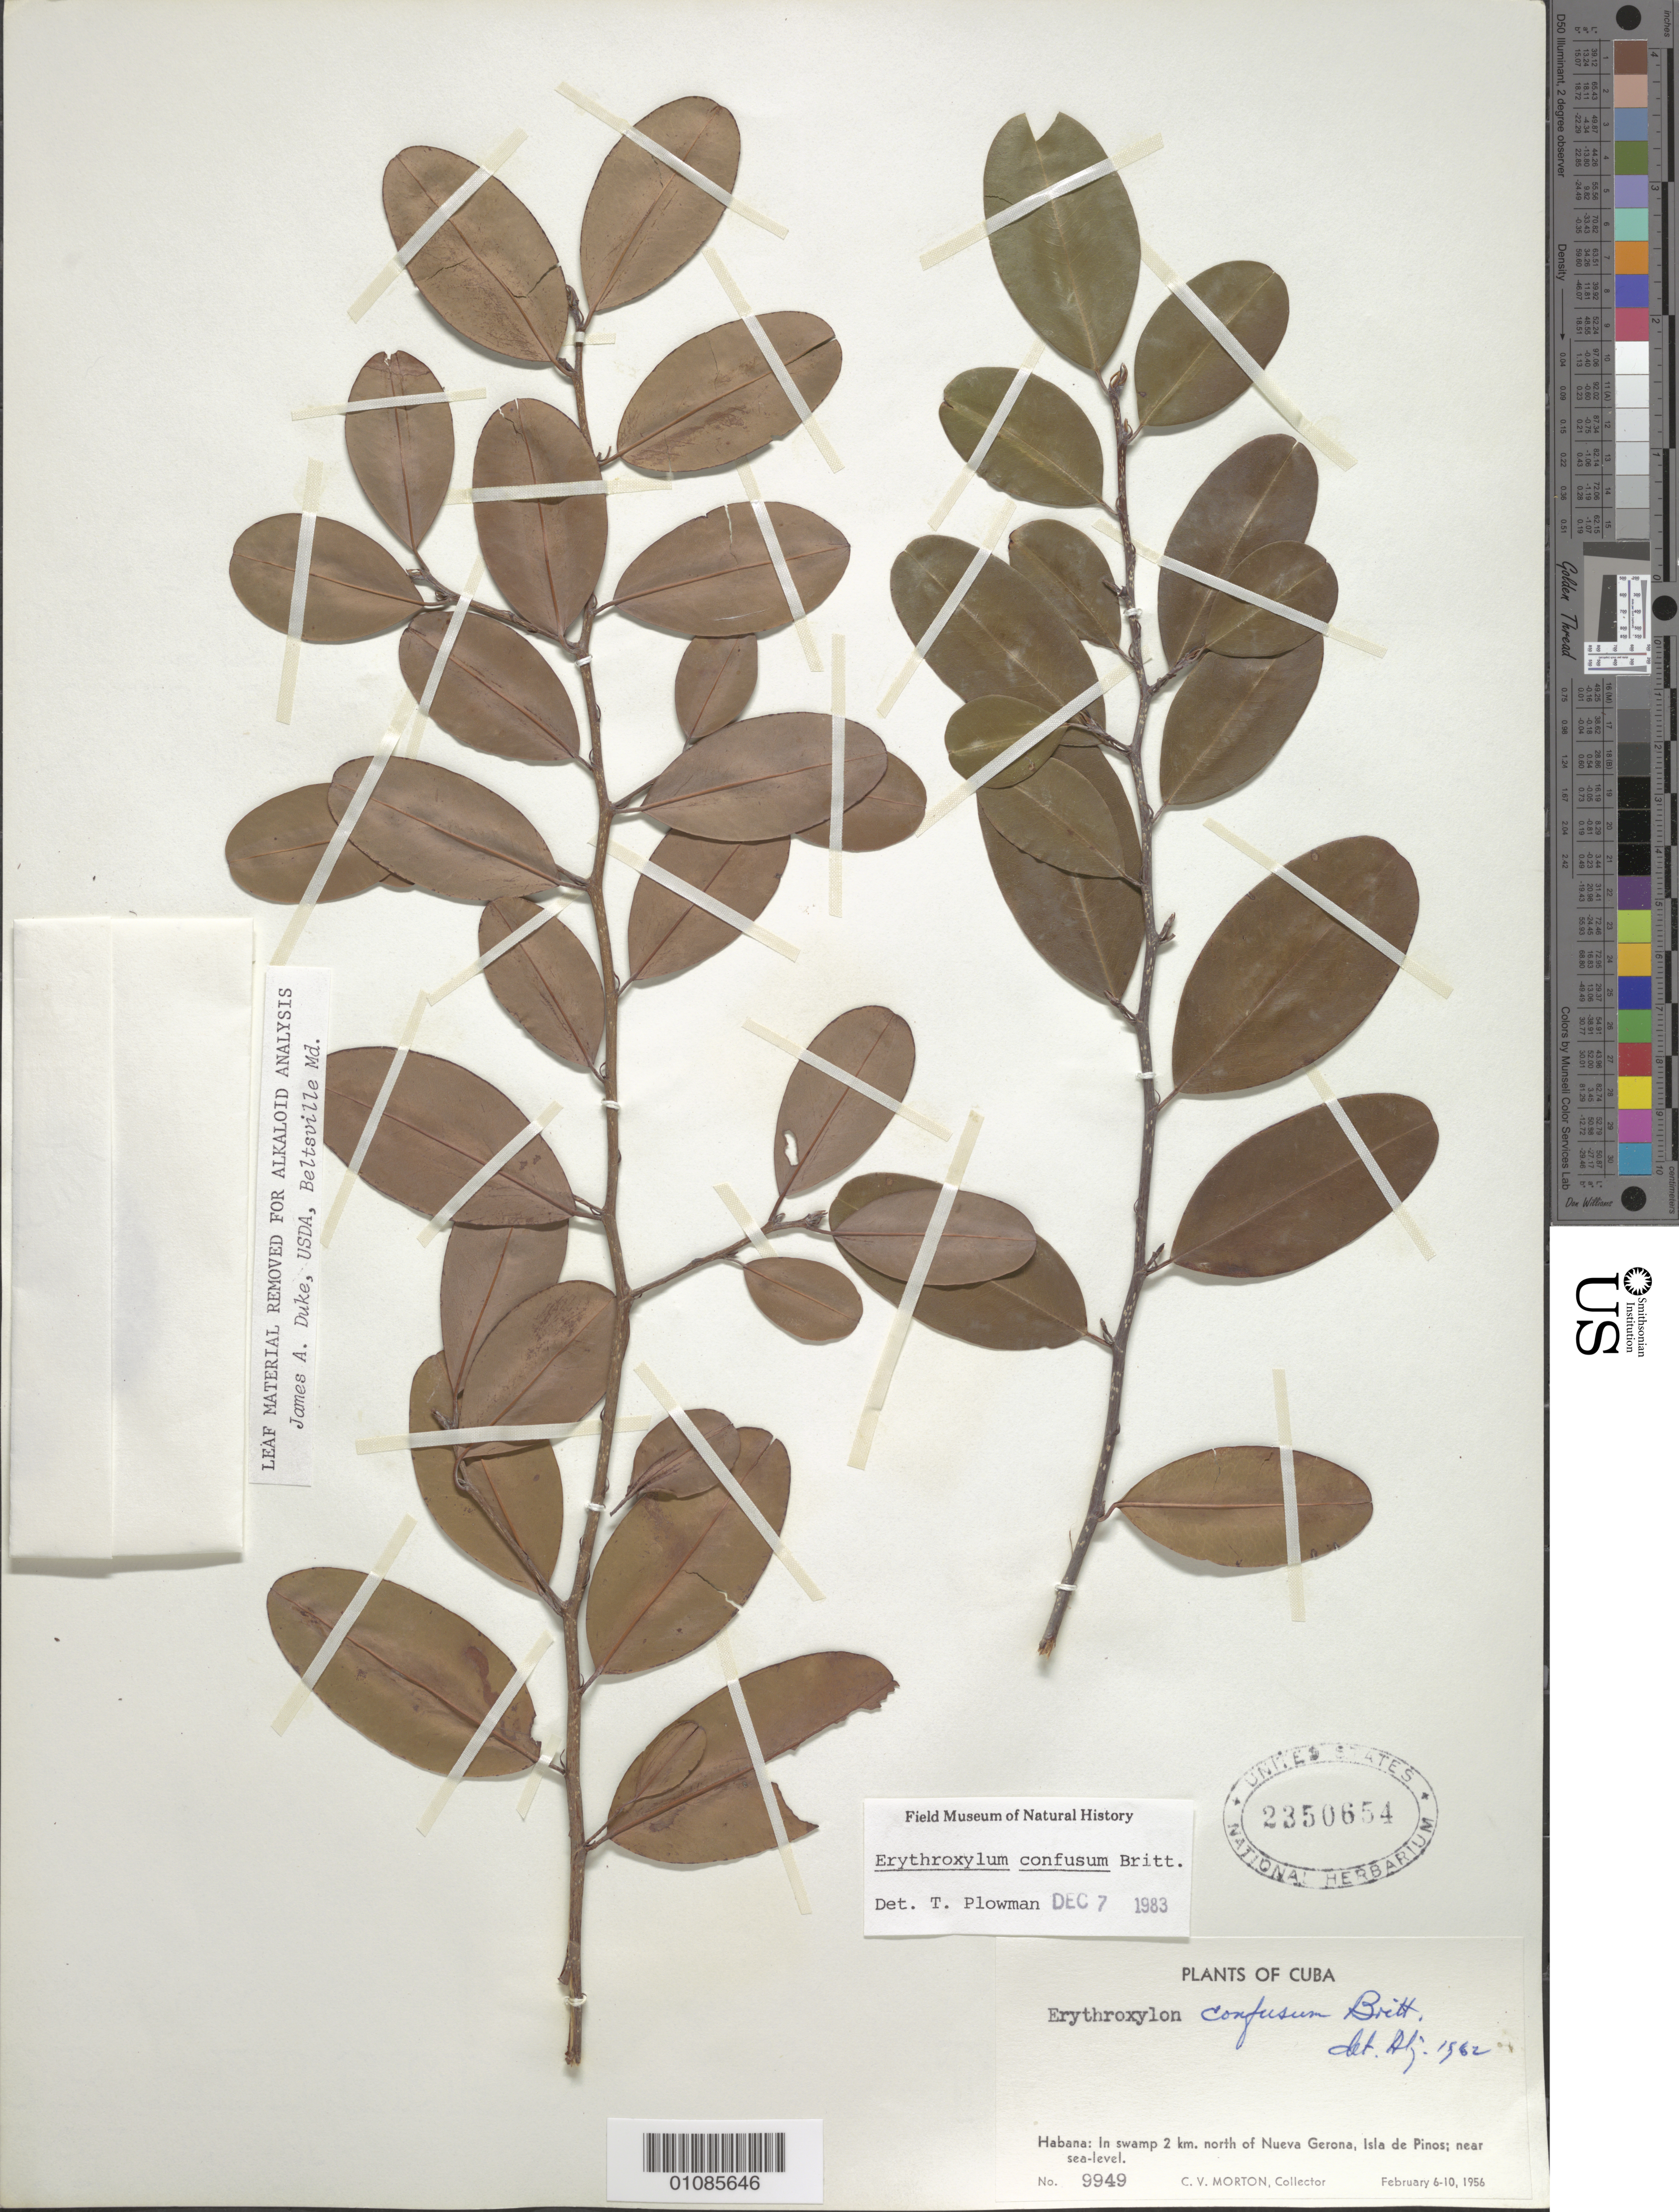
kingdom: Plantae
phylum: Tracheophyta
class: Magnoliopsida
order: Malpighiales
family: Erythroxylaceae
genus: Erythroxylum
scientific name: Erythroxylum confusum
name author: Britton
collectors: C. V. Morton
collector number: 9949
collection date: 1956-02-06/1956-02-10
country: Cuba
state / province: La Habana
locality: Habana: In swamp 2 km. north of Nueva Gerona, Isla de Pinos.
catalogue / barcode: US 2350654